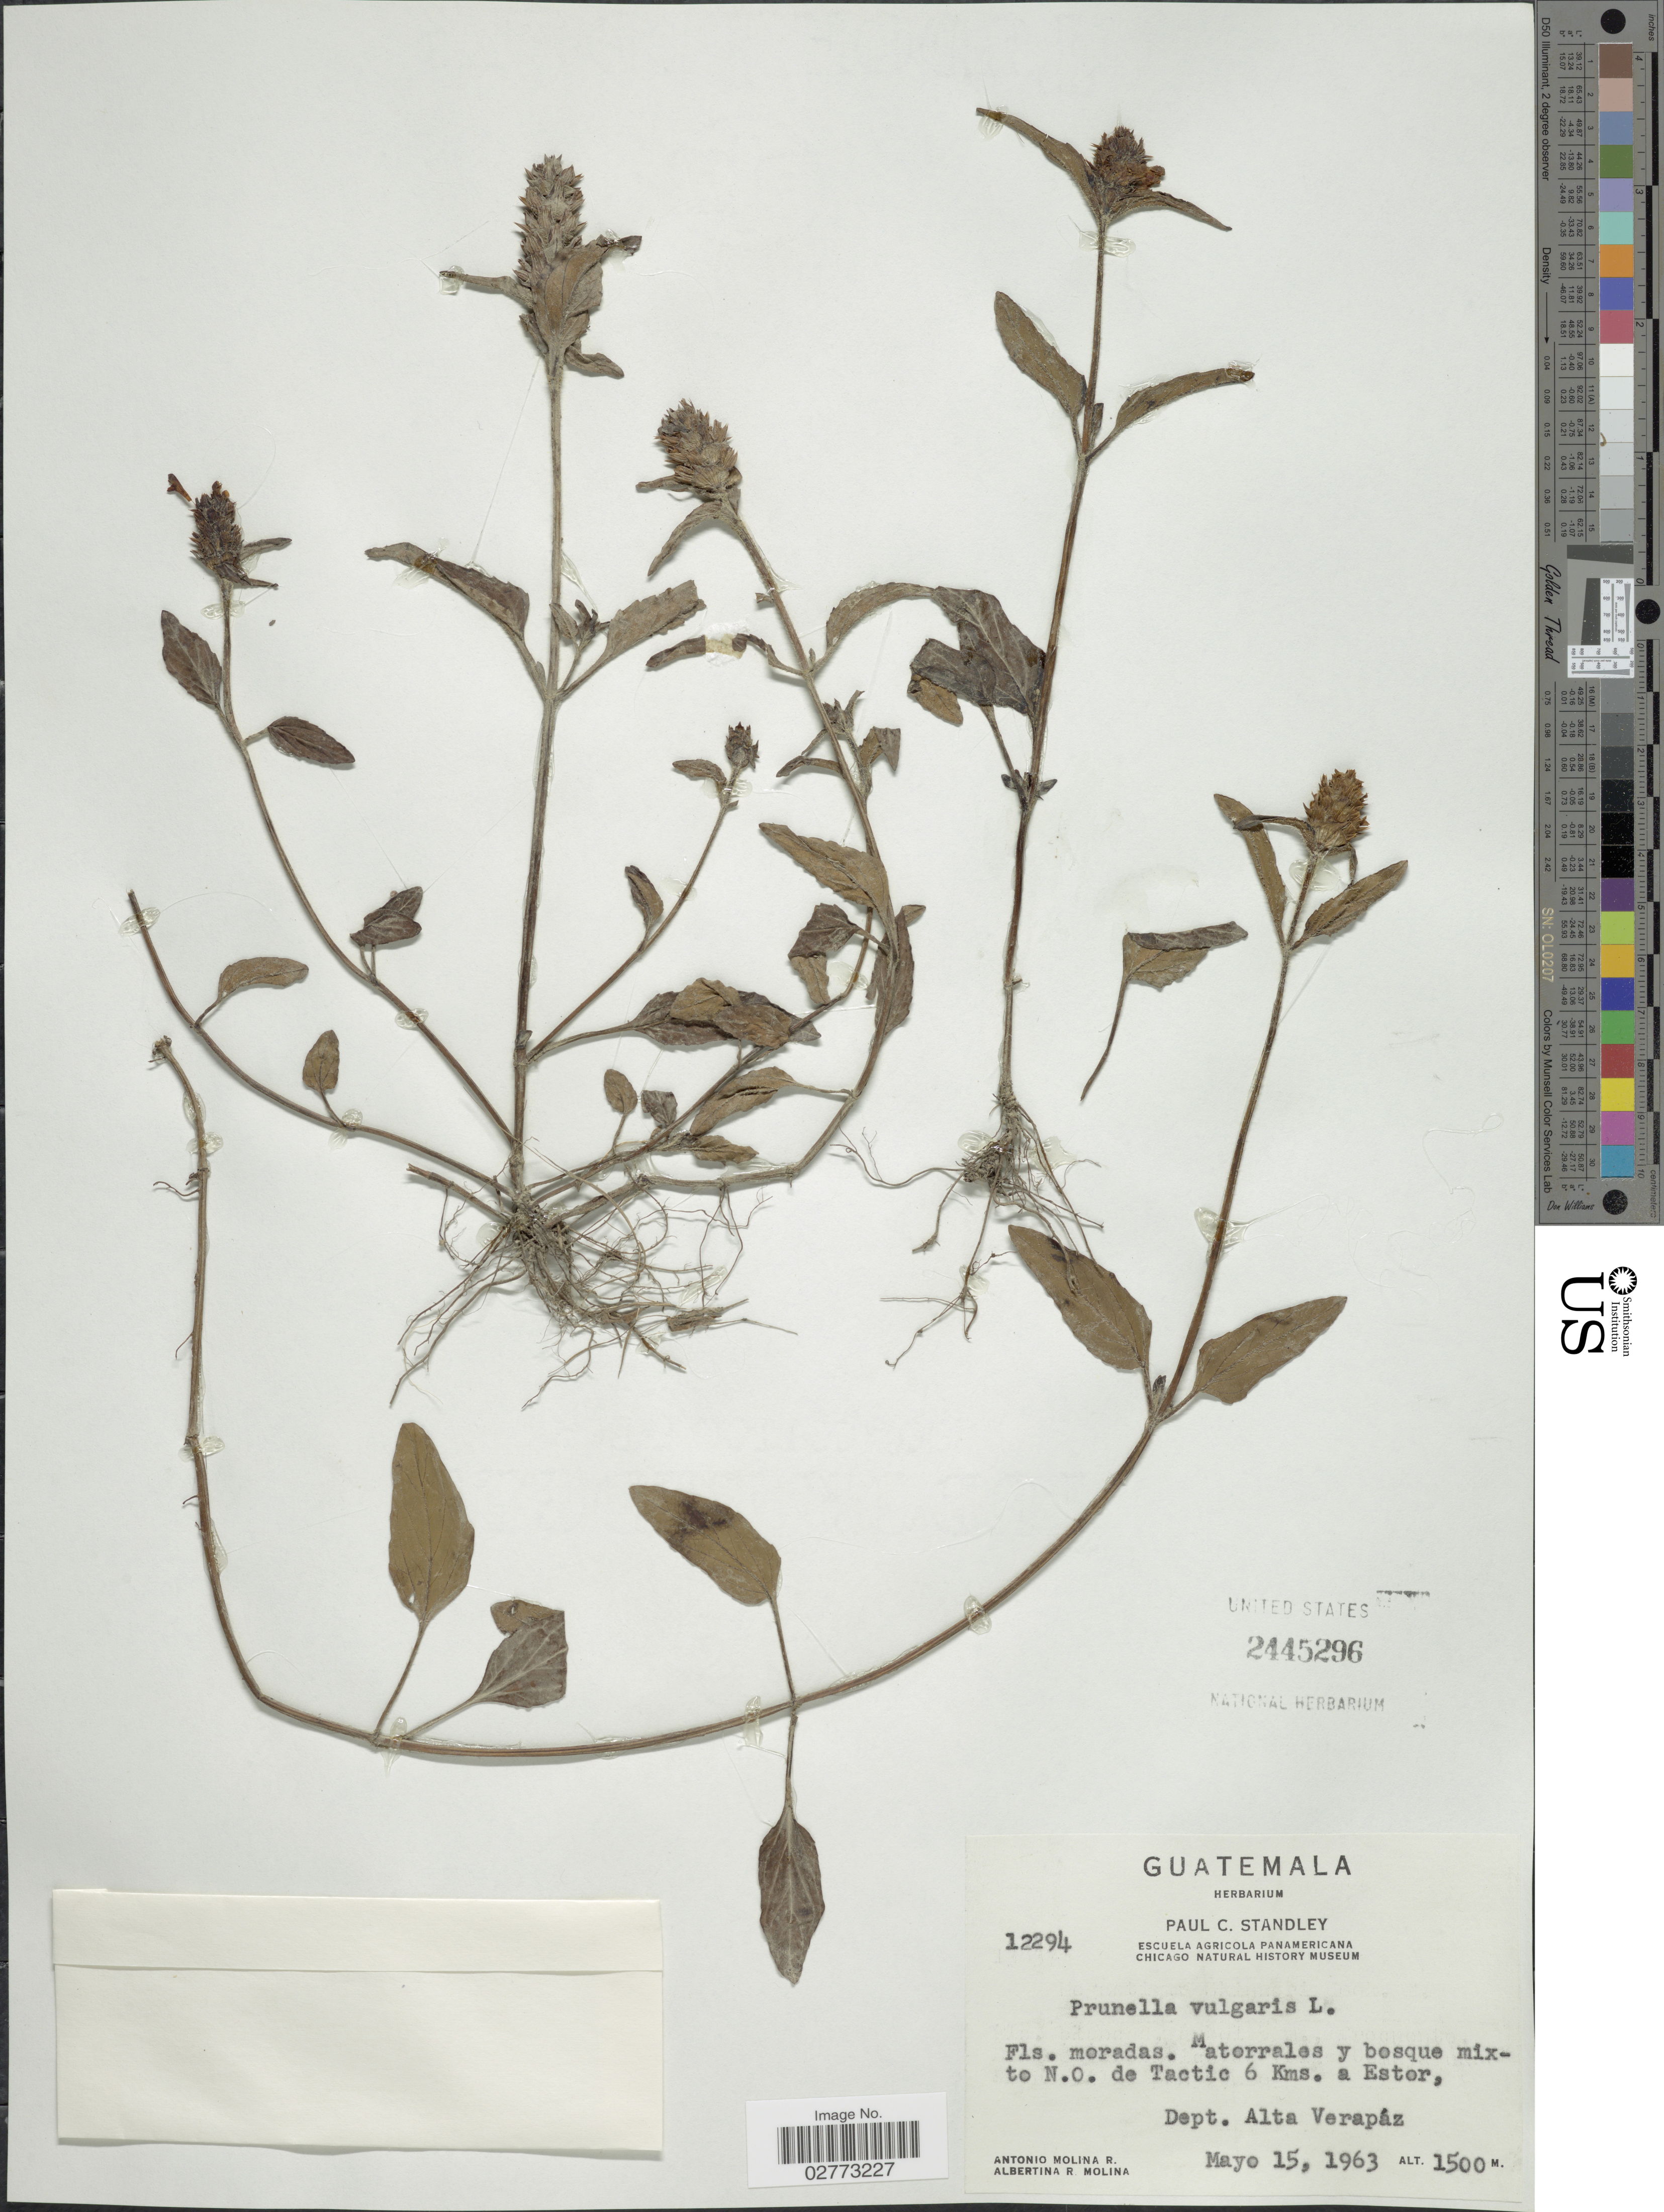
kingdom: Plantae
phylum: Tracheophyta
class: Magnoliopsida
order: Lamiales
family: Lamiaceae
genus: Prunella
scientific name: Prunella vulgaris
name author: L.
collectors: A. Molina R. & A. R. Molina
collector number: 12294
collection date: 1963-05-15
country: Guatemala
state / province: Alta Verapaz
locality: N.O. de Tactic 6 Kms. a Estor.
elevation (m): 1500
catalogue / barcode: US 2445296